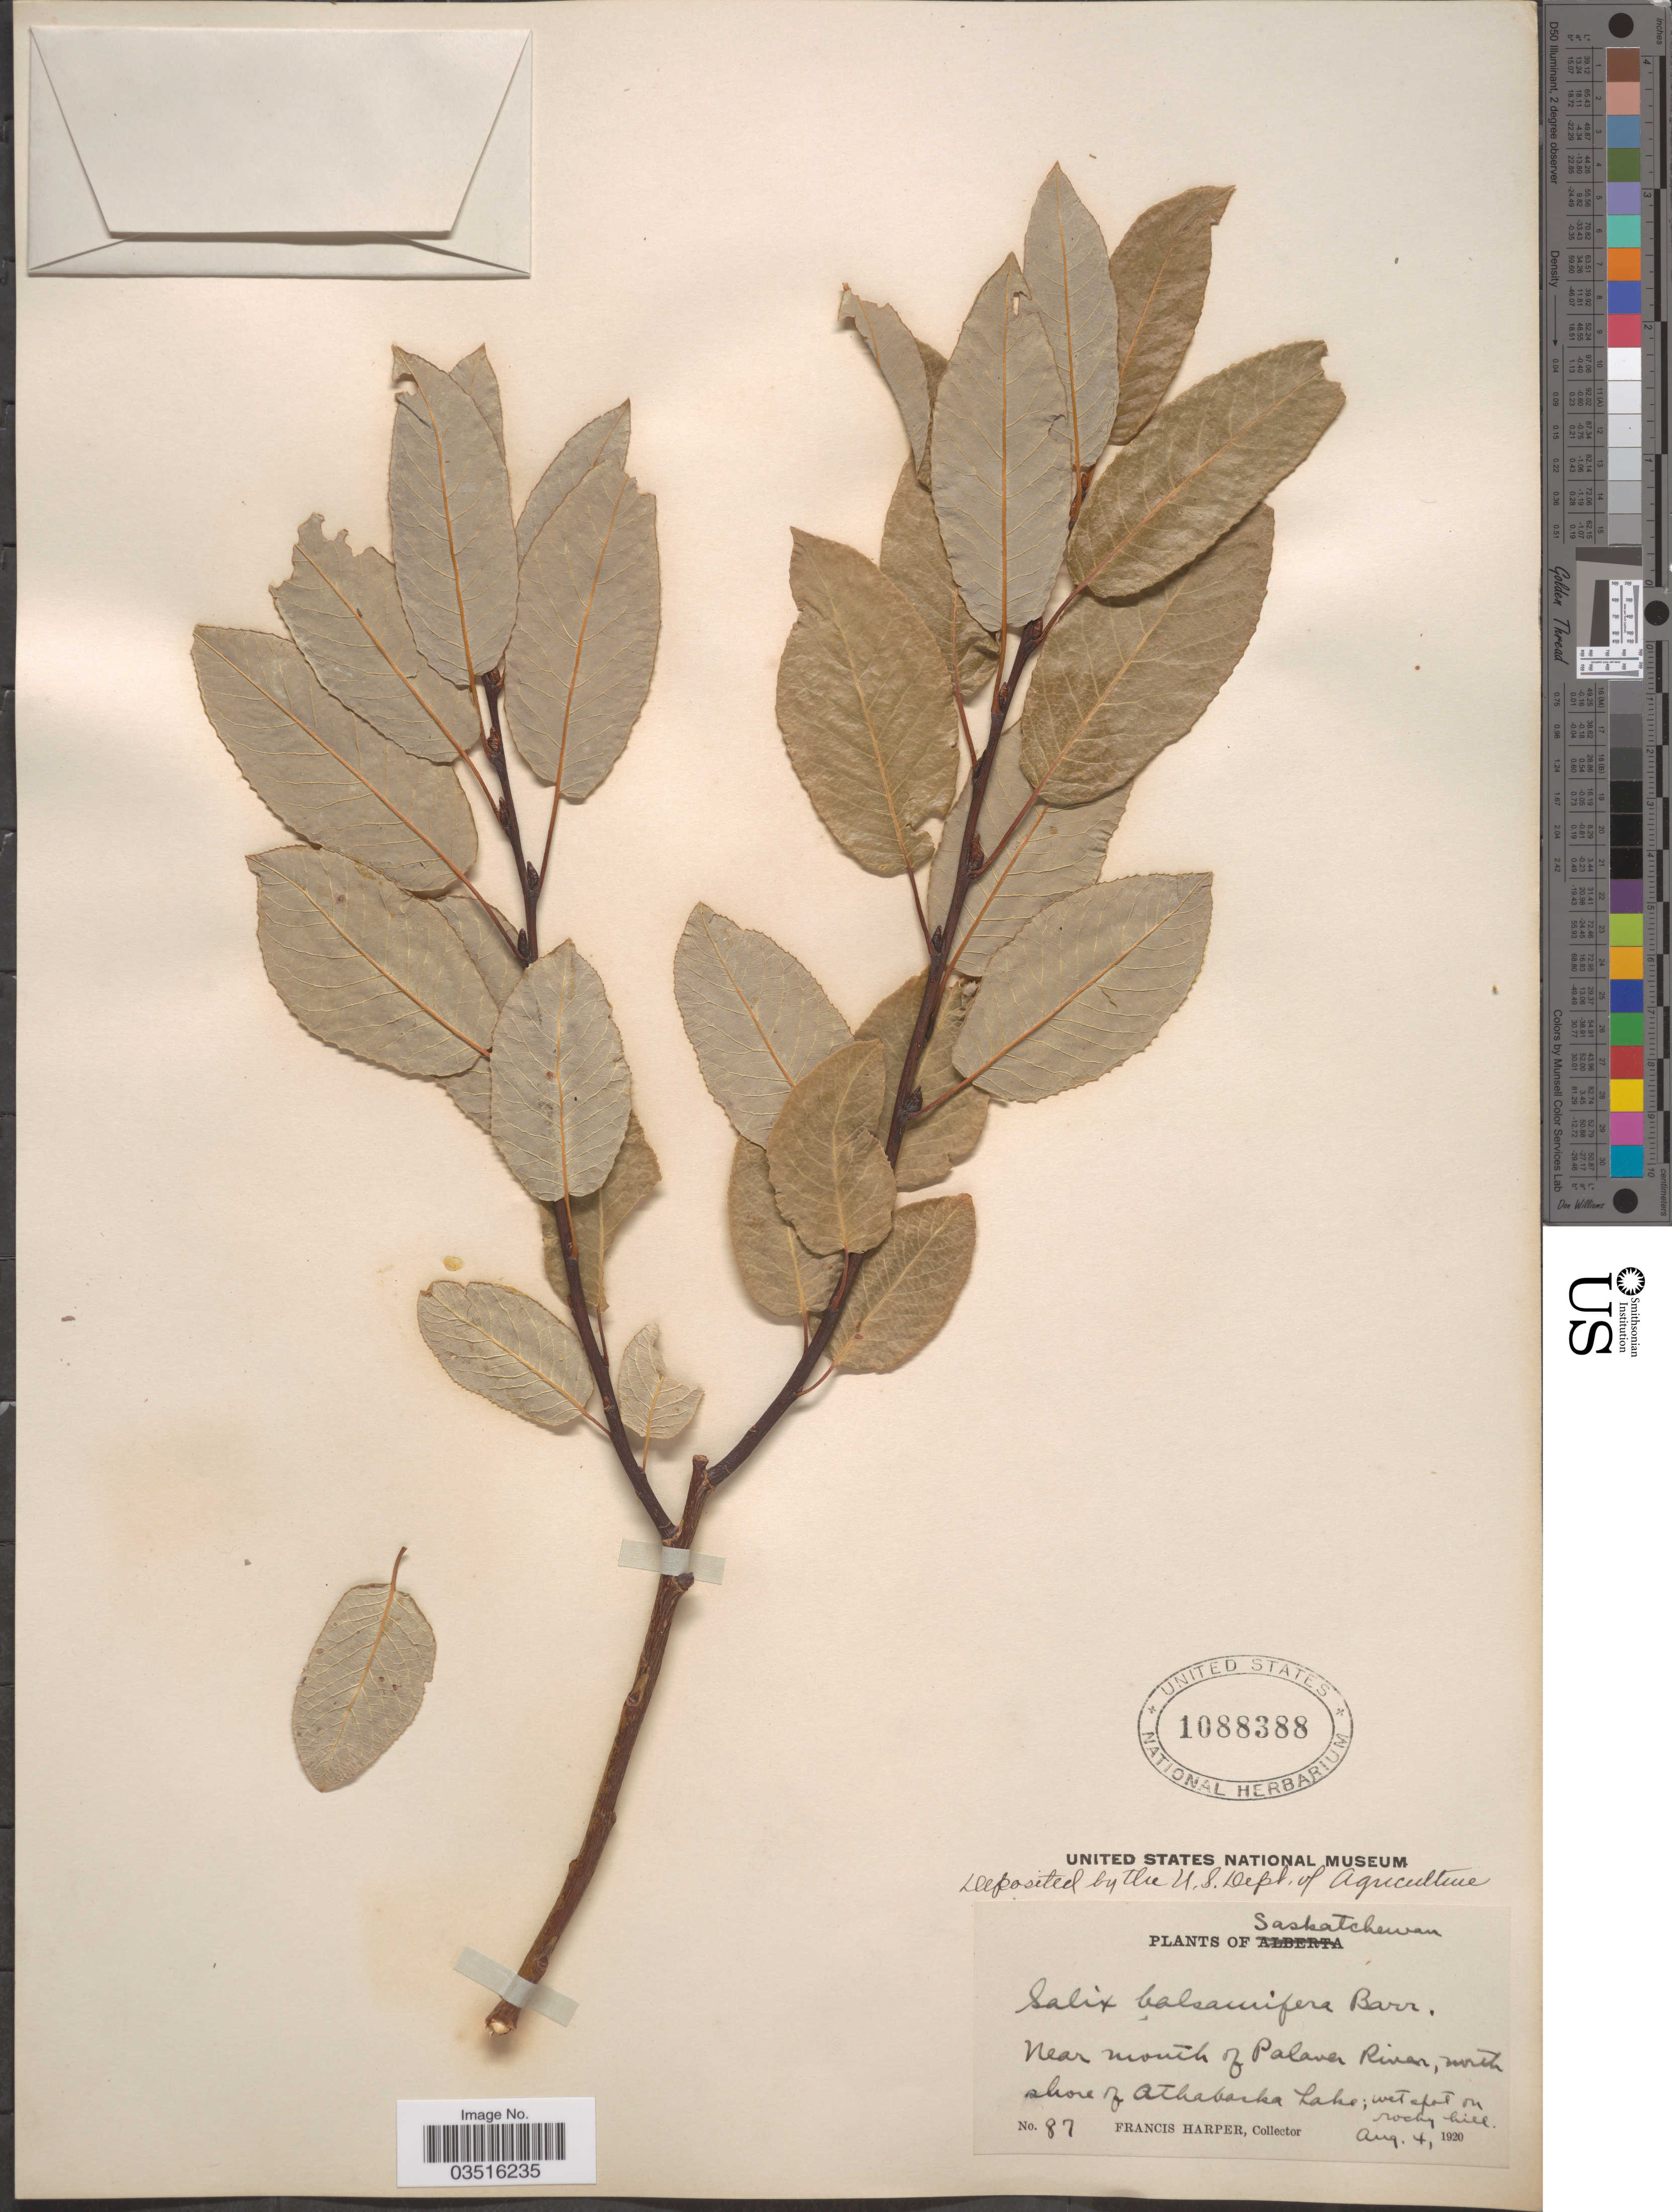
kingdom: Plantae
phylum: Tracheophyta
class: Magnoliopsida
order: Malpighiales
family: Salicaceae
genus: Salix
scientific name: Salix pyrifolia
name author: Ledeb.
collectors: F. Harper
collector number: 87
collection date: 1920-08-04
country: Canada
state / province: Alberta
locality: Near mouth of Palava River, north shore of Athabaska Lake.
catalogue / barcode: US 1088388